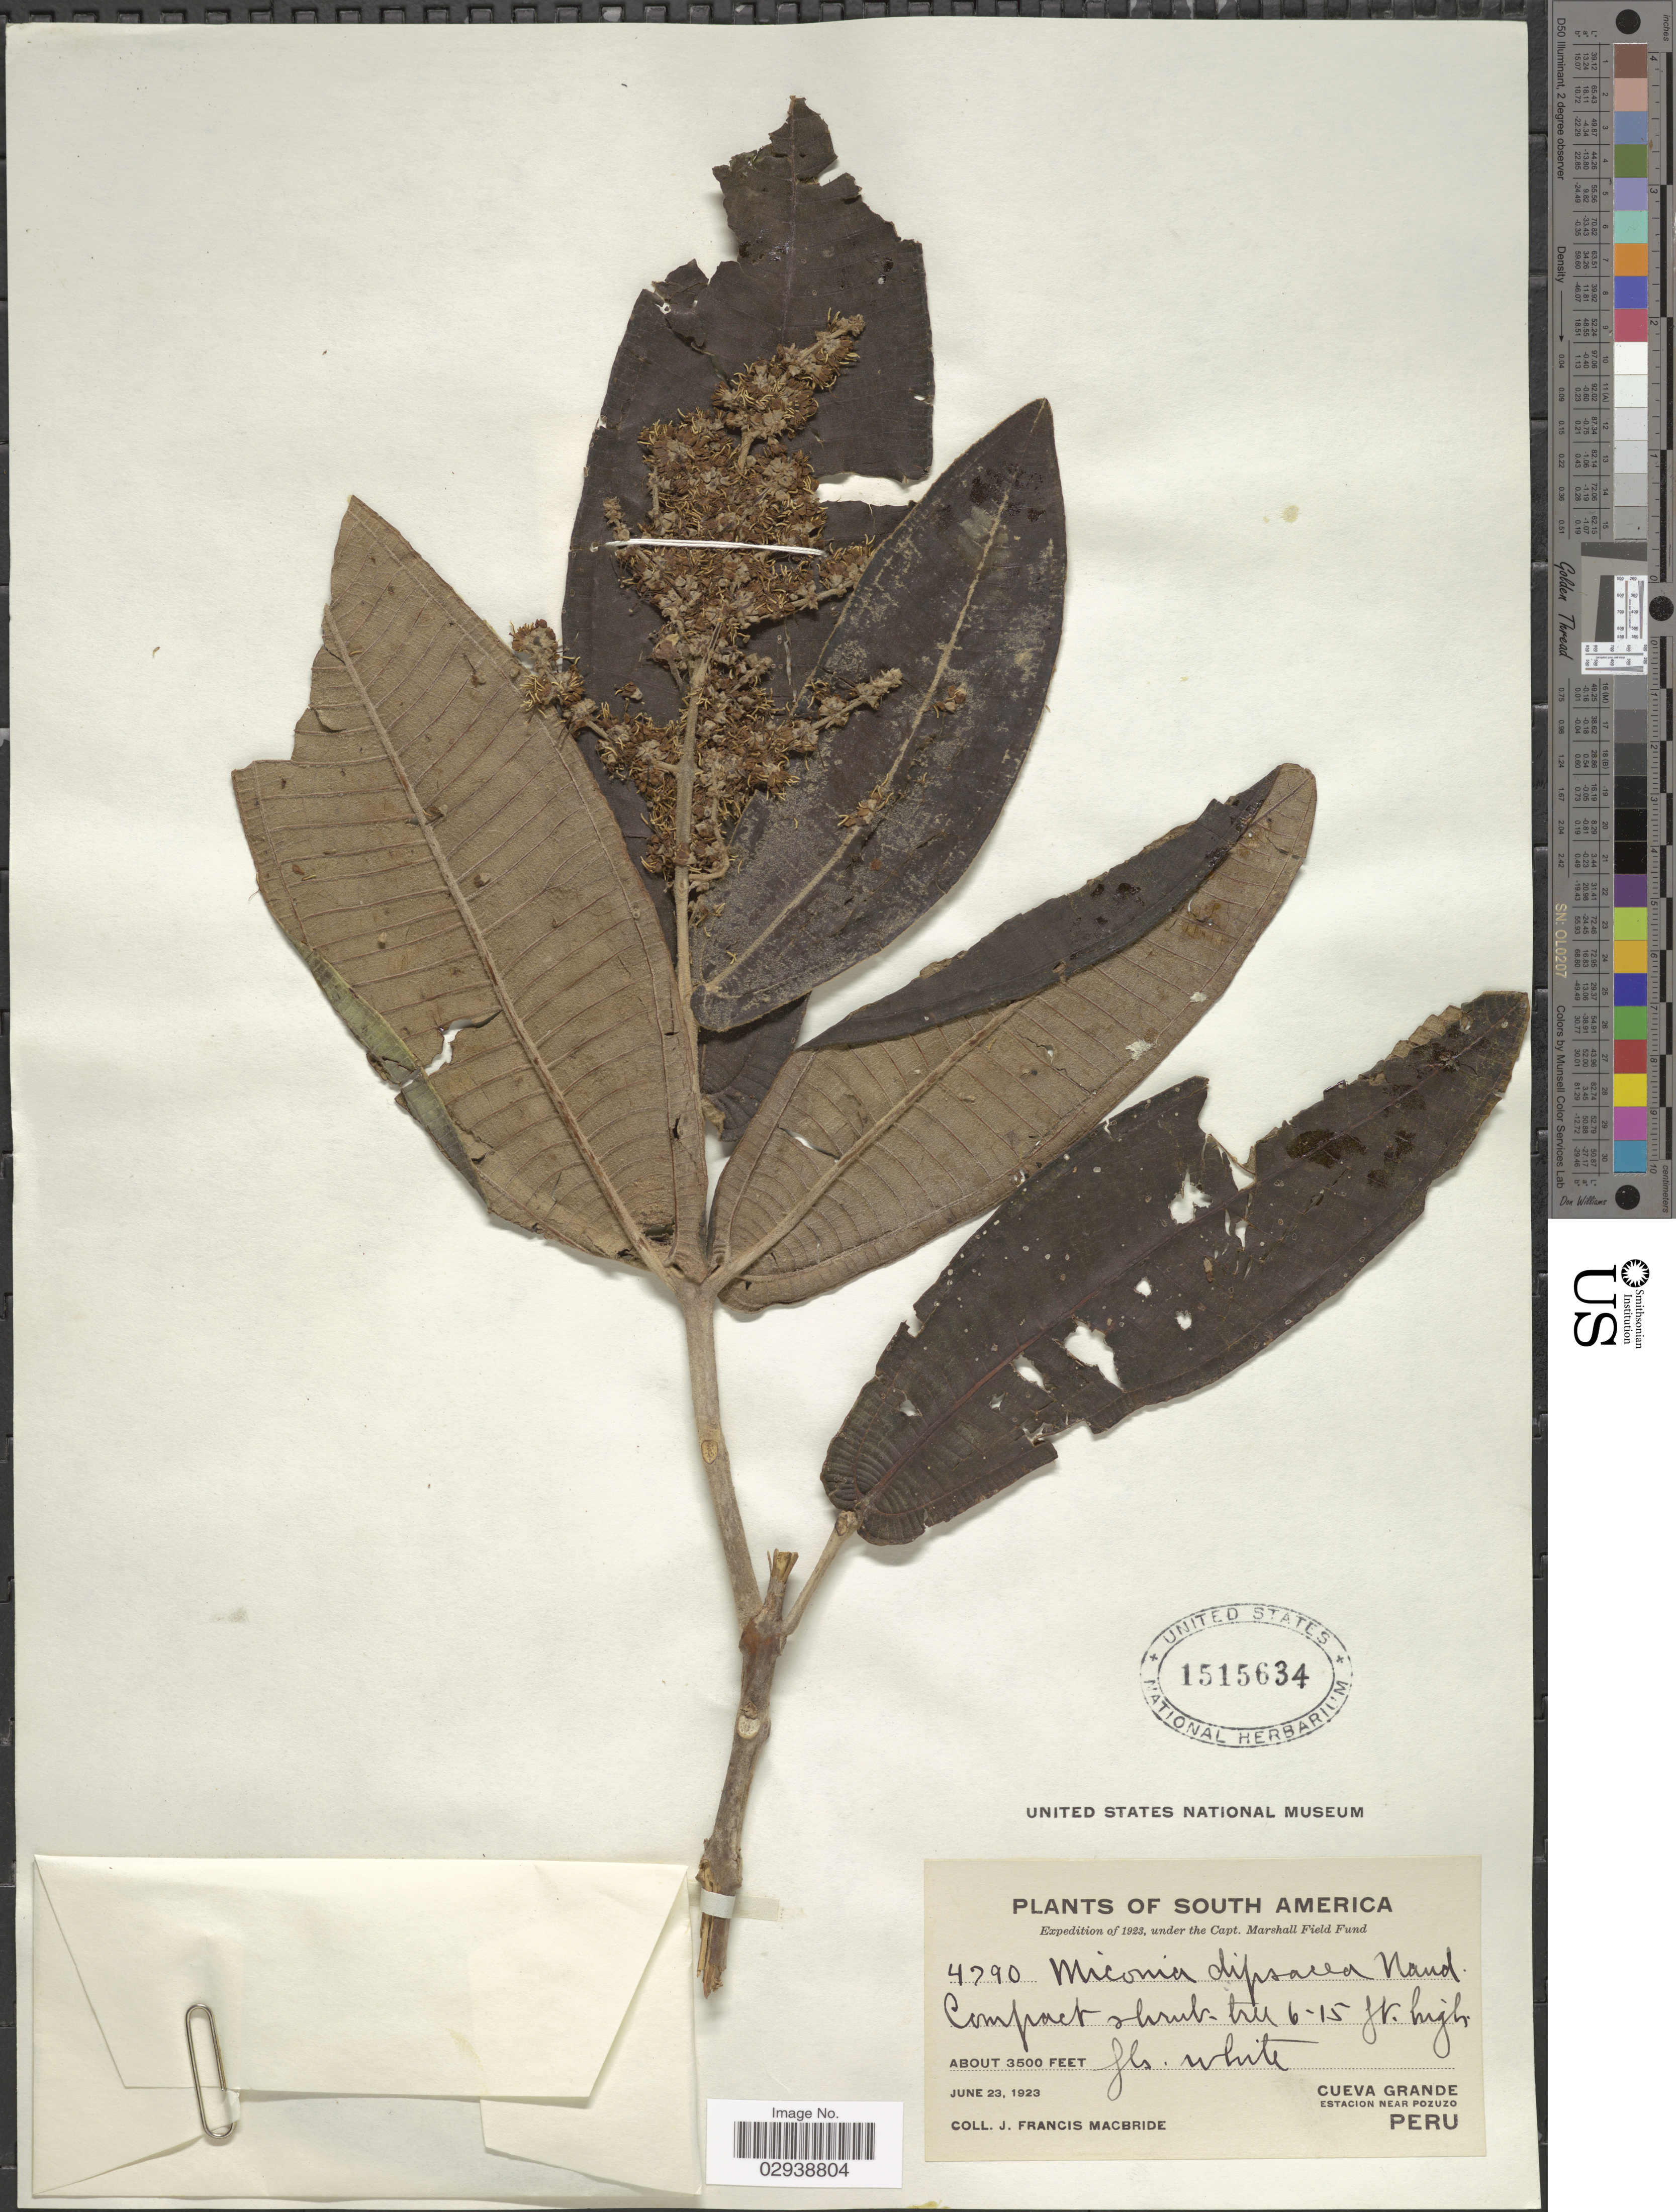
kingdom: Plantae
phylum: Tracheophyta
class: Magnoliopsida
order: Myrtales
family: Melastomataceae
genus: Miconia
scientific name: Miconia dipsacea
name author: Naudin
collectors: J. F. Macbride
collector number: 4790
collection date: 1923-06-23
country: Peru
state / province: Pasco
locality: Cueva Grande, Estacion near Pozuzo.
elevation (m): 1067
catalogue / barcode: US 1515634